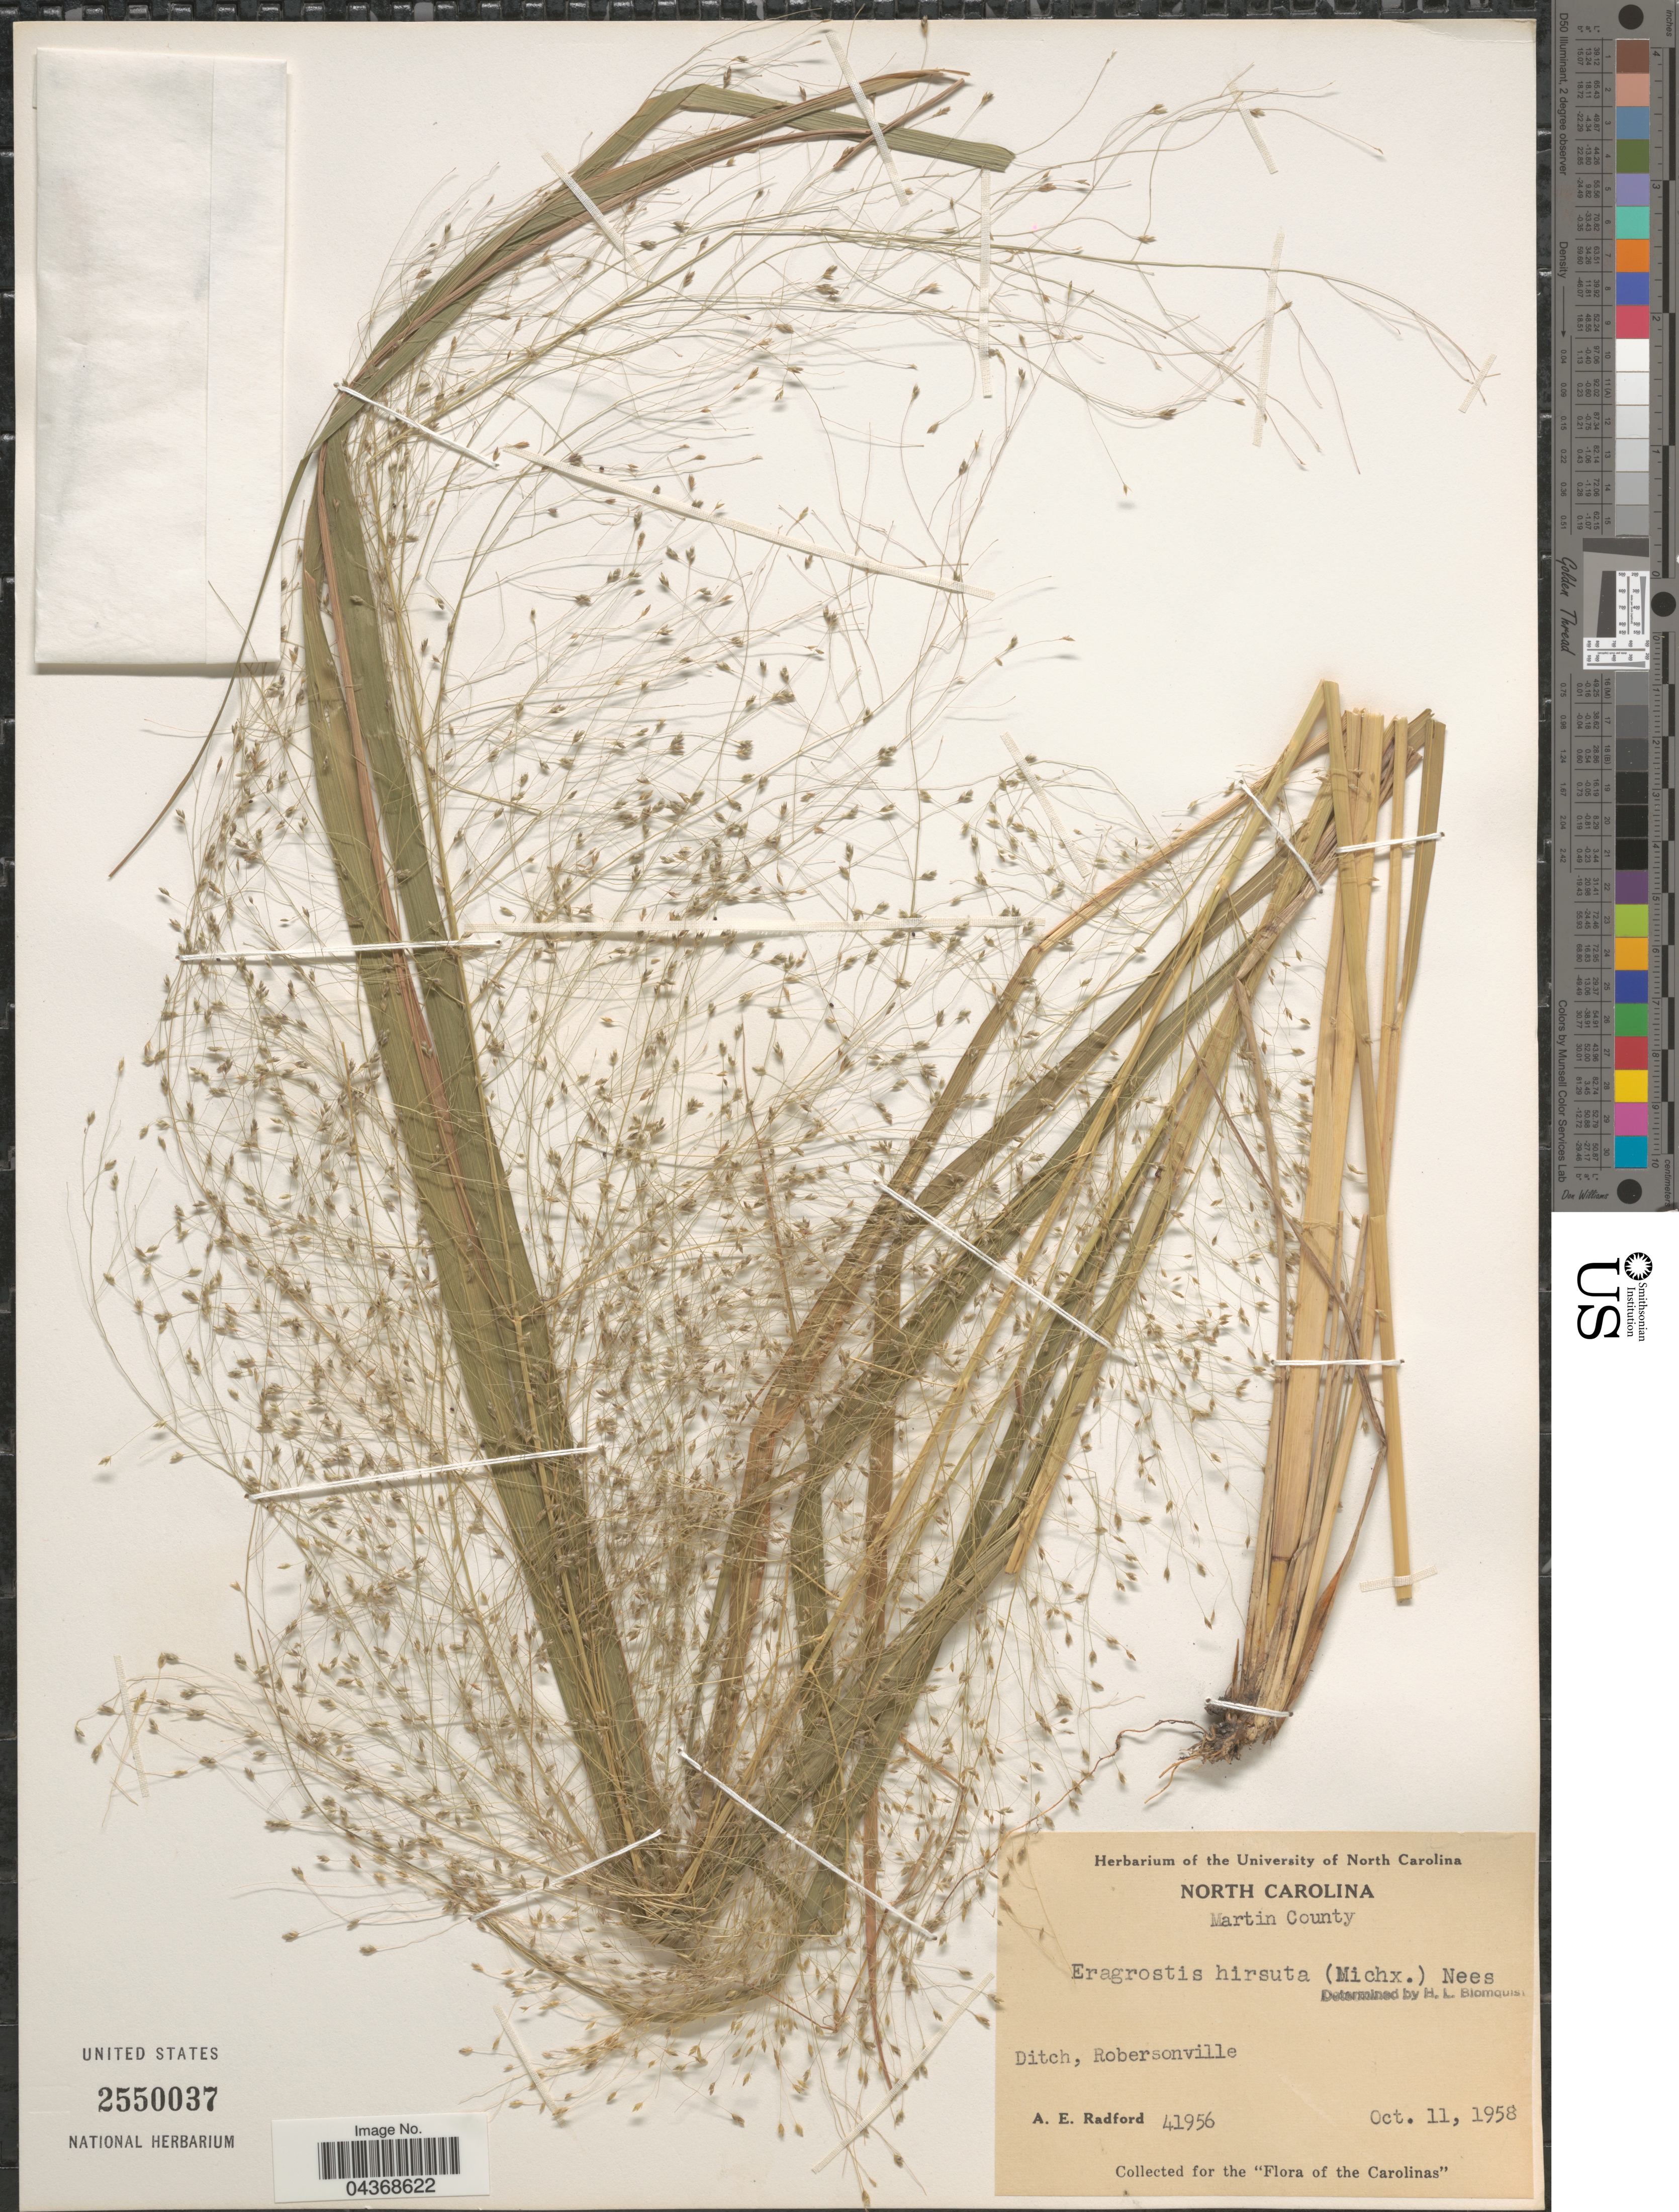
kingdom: Plantae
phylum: Tracheophyta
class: Liliopsida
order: Poales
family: Poaceae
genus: Eragrostis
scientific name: Eragrostis hirsuta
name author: (Michx.) Nees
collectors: A. E. Radford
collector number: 41956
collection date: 1958-10-11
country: United States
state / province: North Carolina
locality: Martin County. Ditch, Robersonville. The Carolinas.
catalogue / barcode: US 2550037